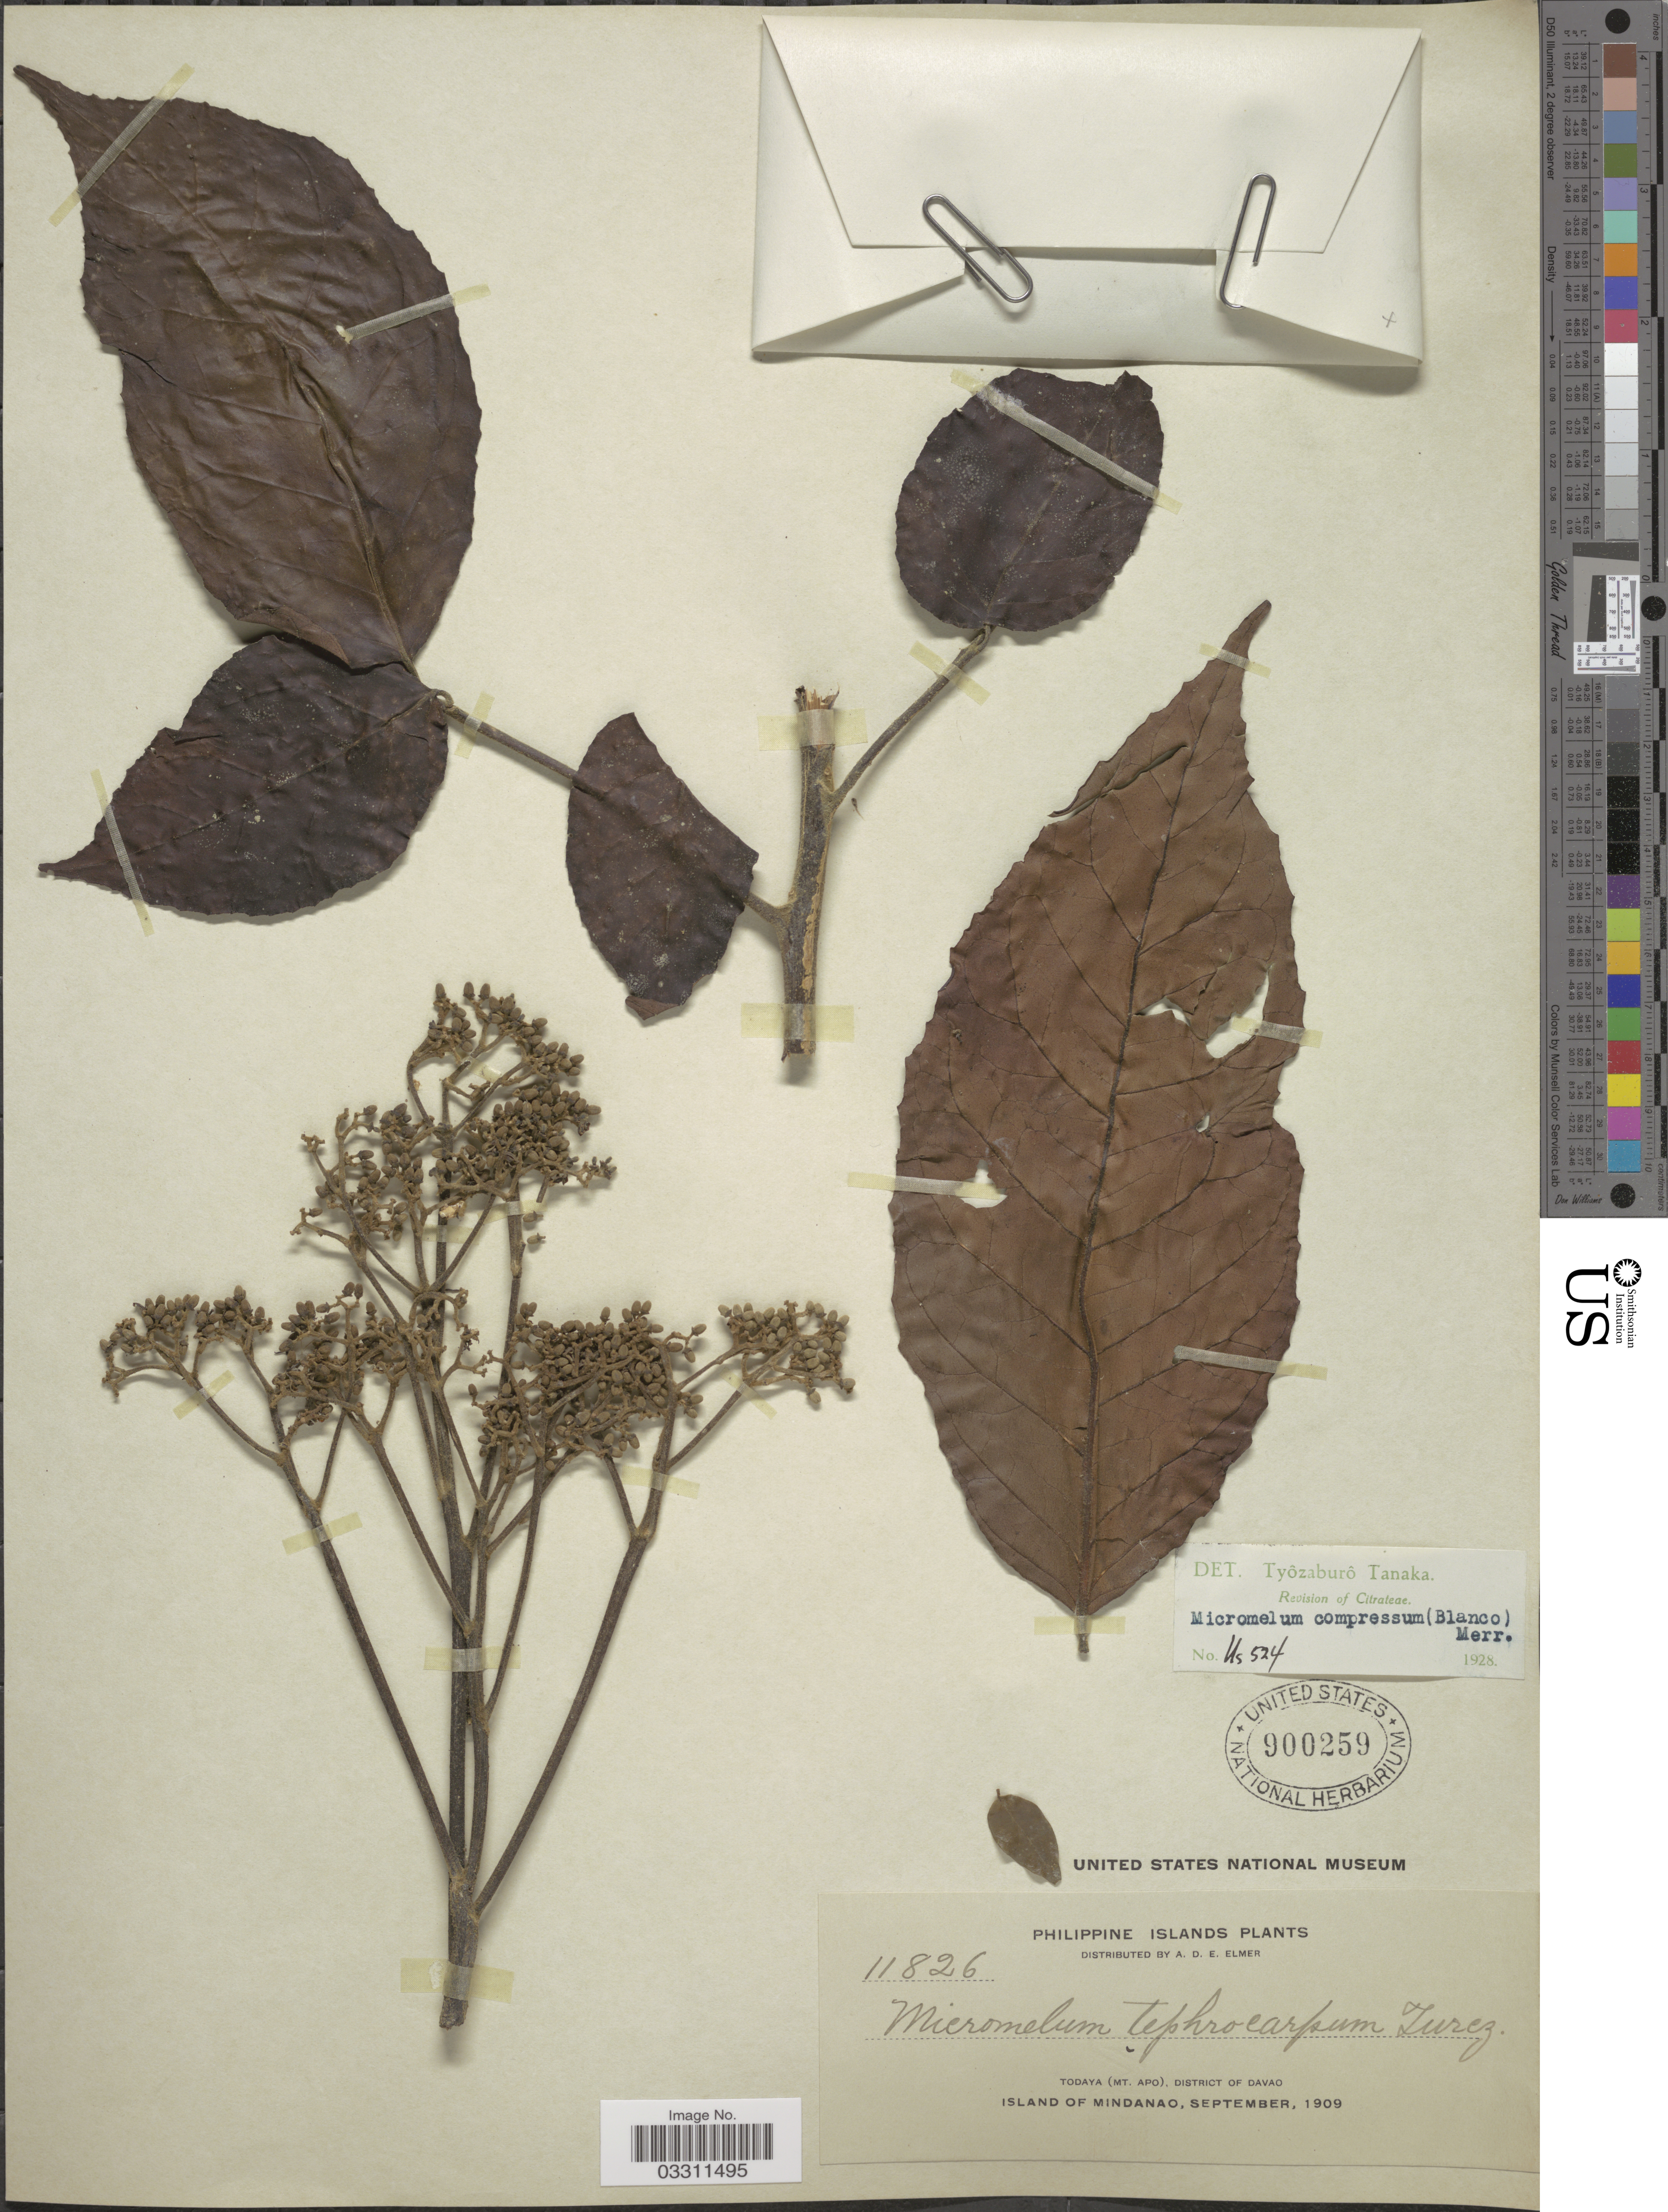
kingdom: Plantae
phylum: Tracheophyta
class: Magnoliopsida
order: Sapindales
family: Rutaceae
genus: Micromelum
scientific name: Micromelum compressum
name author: (Blanco) Merr.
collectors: A. D. E. Elmer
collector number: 11826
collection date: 1909-09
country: Philippines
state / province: Davao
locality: Todaya (Mt. Apo), District of Davao. Island of Mindanao.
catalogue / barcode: US 900259